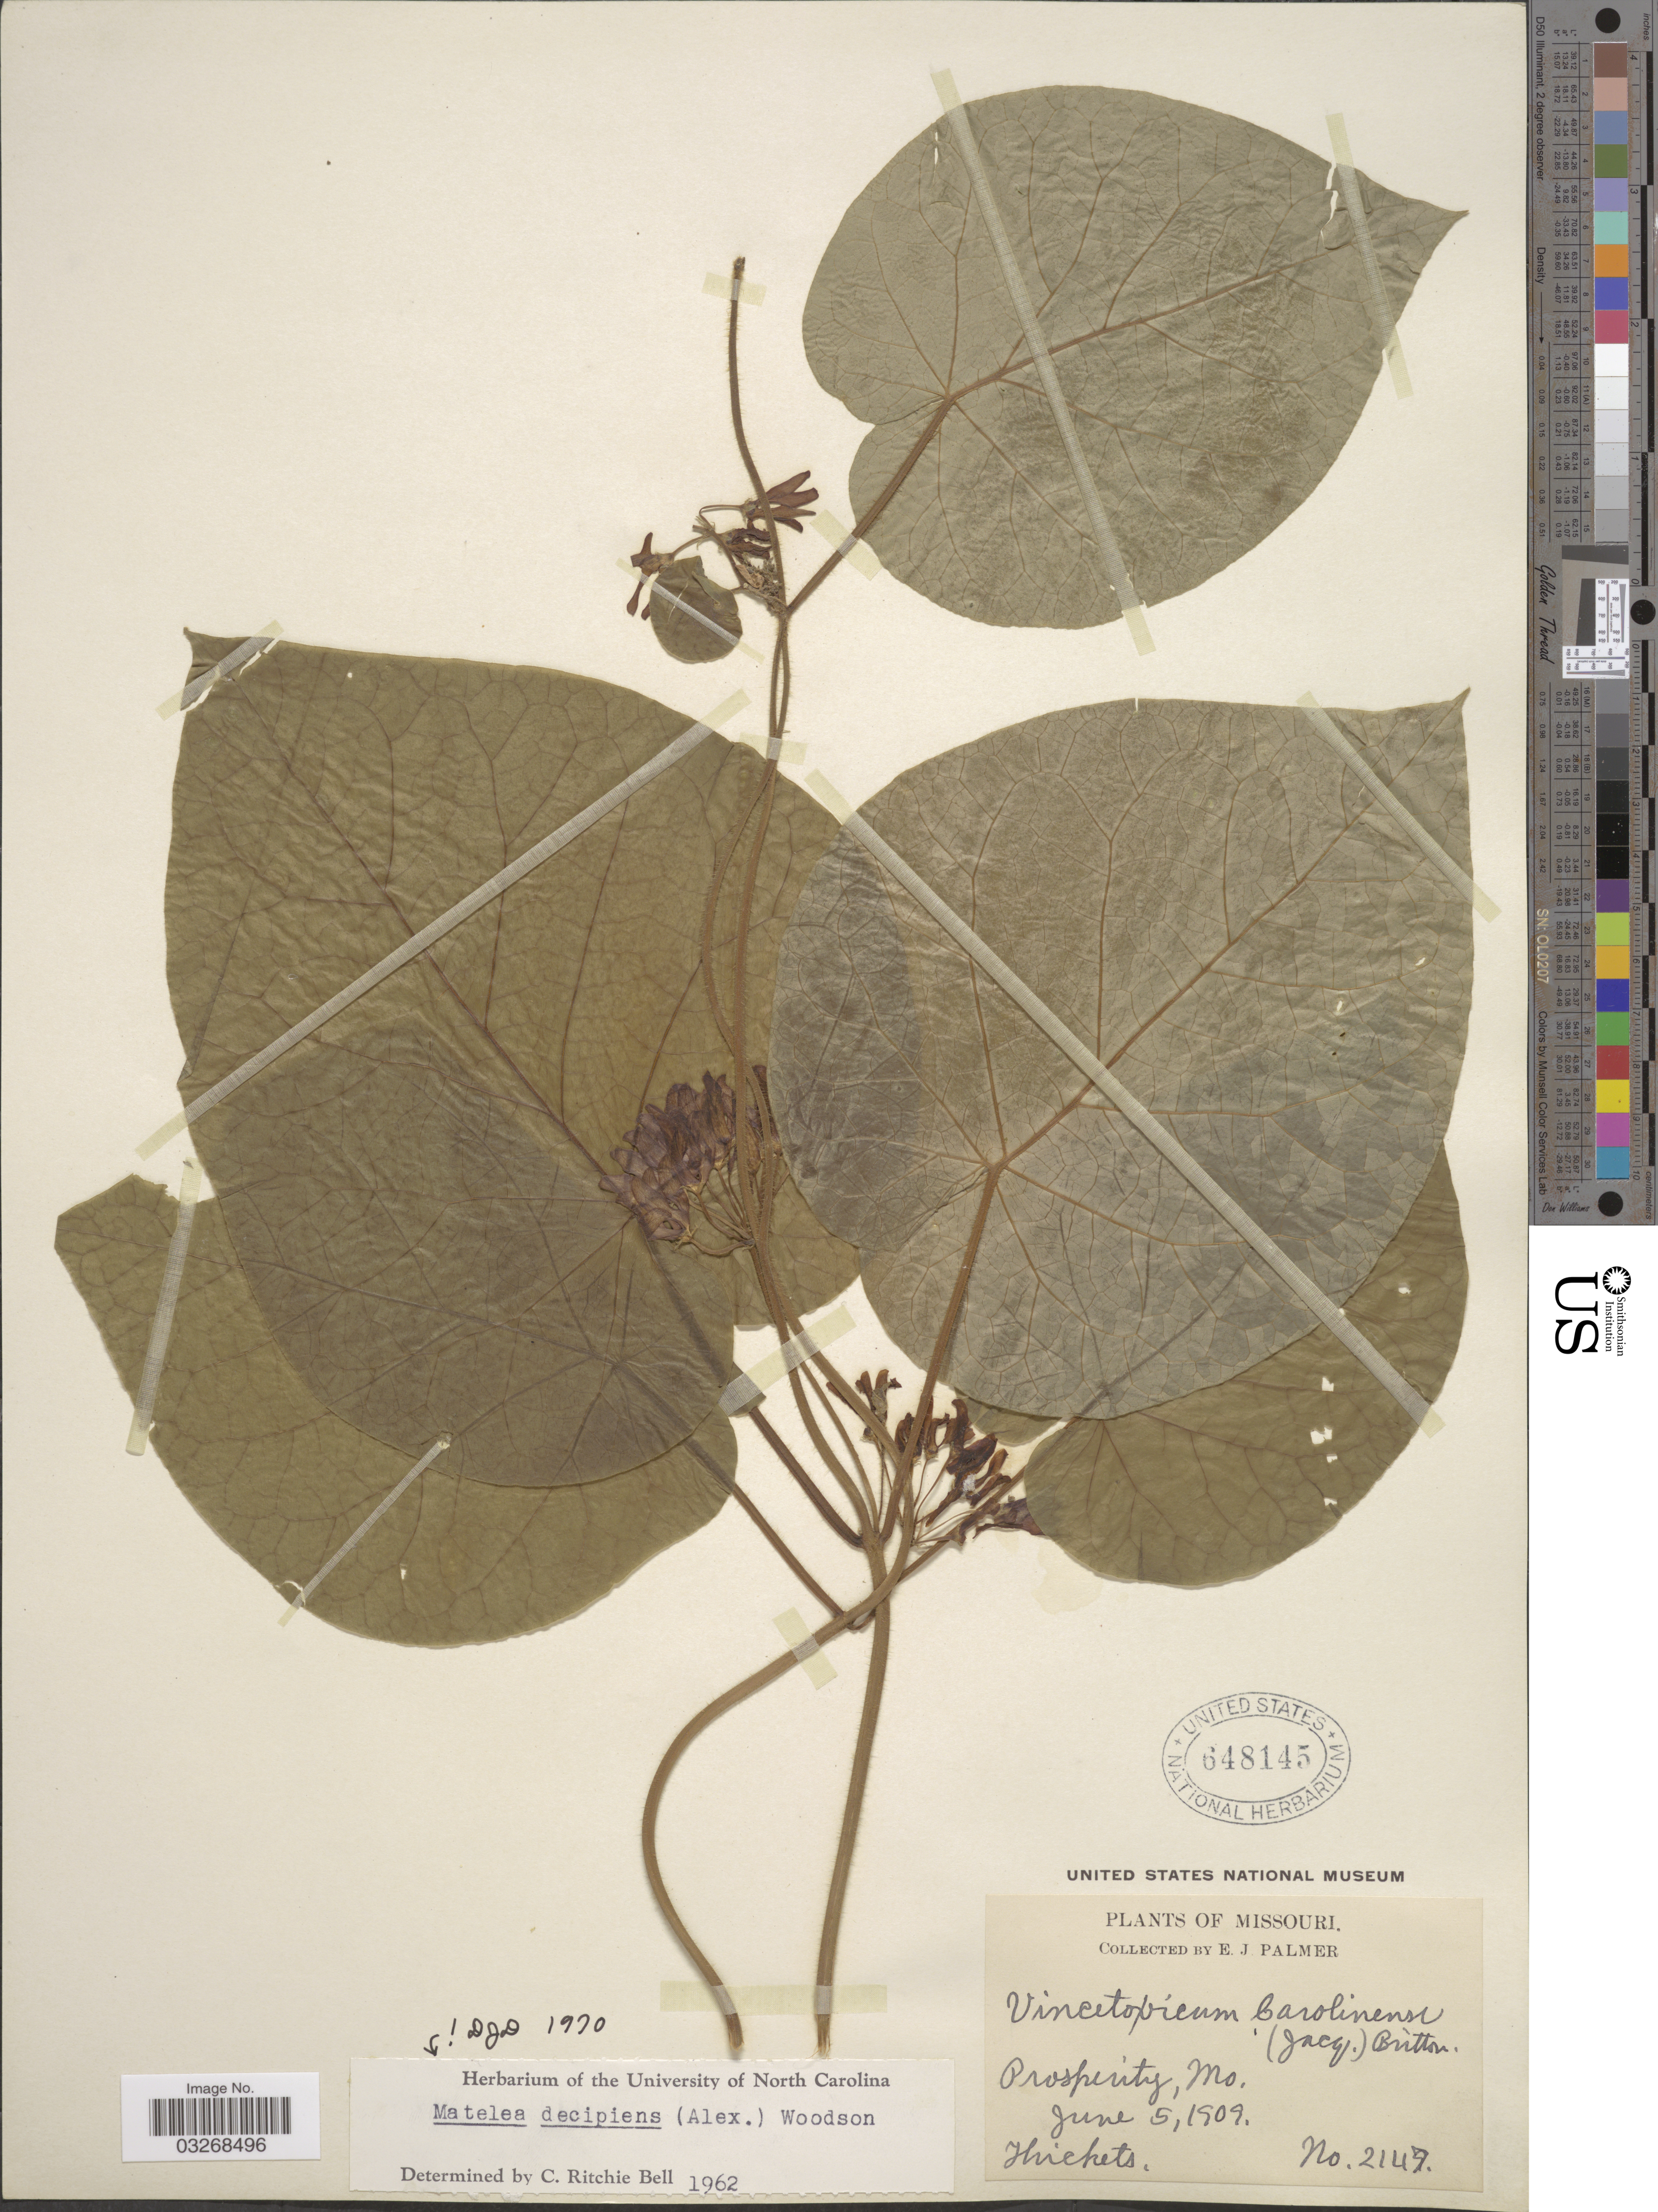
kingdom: Plantae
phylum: Tracheophyta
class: Magnoliopsida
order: Gentianales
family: Apocynaceae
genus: Matelea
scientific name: Matelea decipiens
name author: (Alexander) Woodson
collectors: E. J. Palmer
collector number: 2147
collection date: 1909-06-05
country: United States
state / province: Missouri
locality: Prosperity, Mo.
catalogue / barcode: US 648145